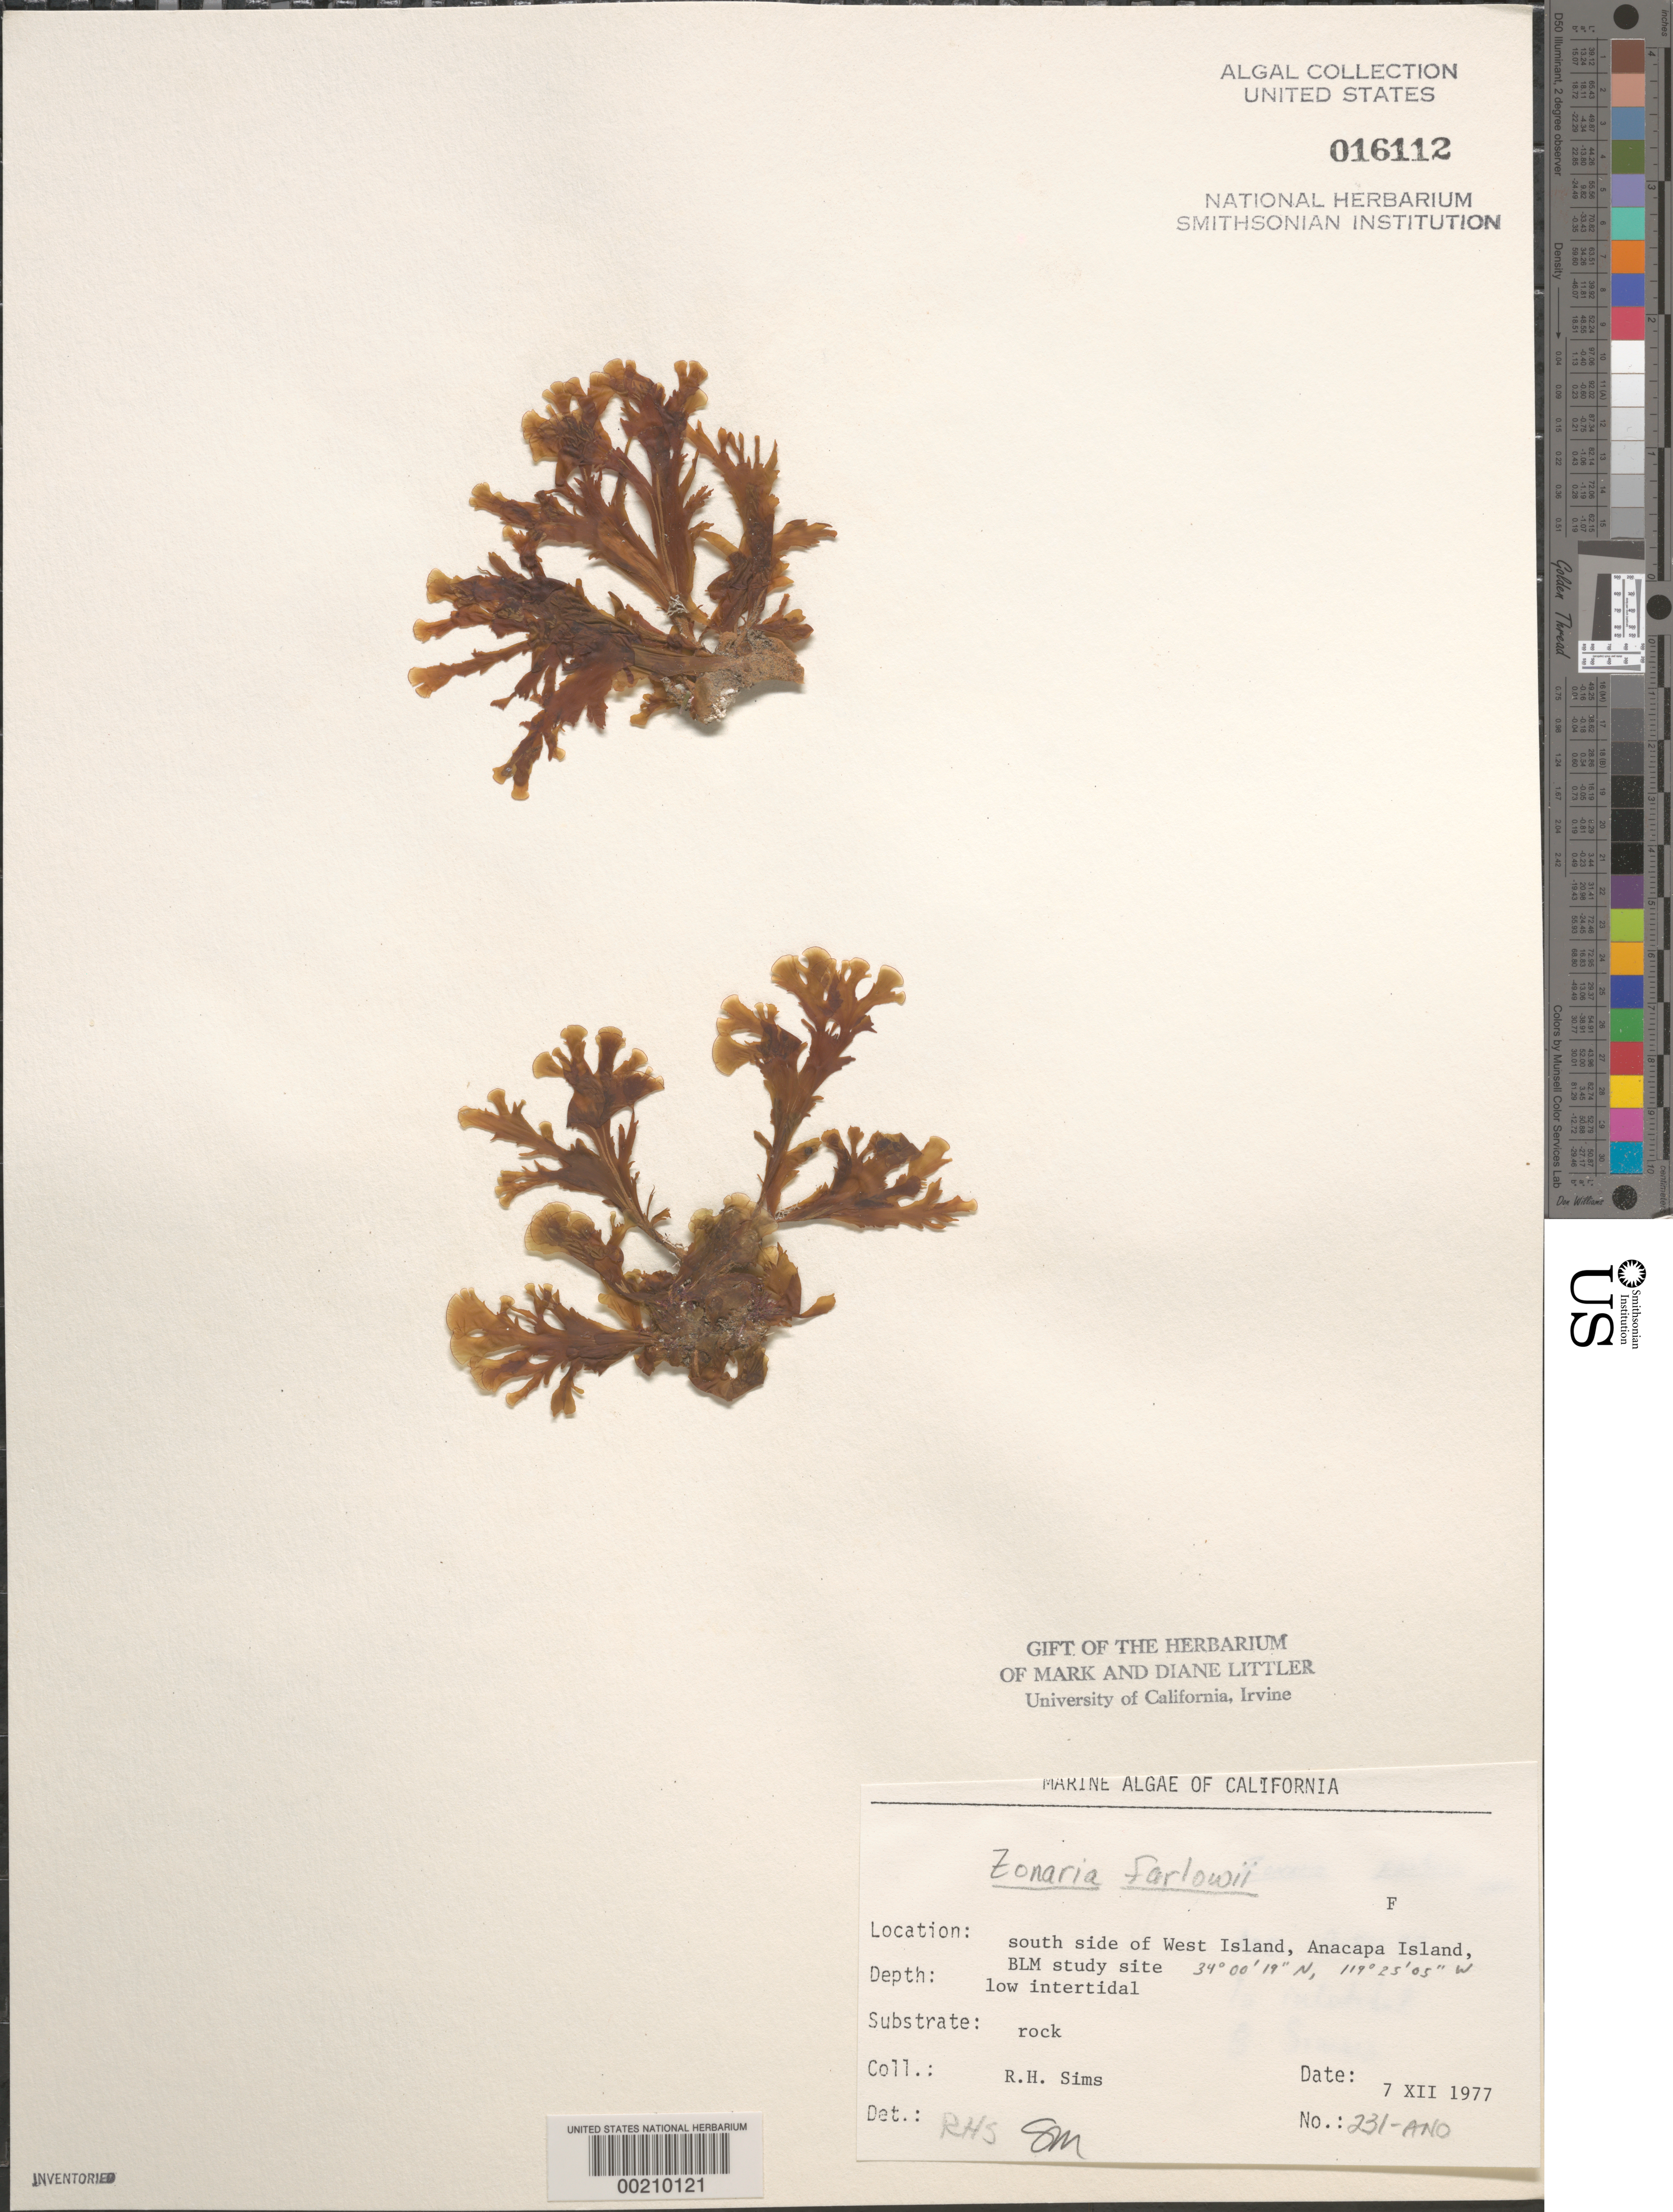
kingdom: Chromista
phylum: Ochrophyta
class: Phaeophyceae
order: Dictyotales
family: Dictyotaceae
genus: Zonaria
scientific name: Zonaria farlowii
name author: Setch. & N.L. Gardner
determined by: Sims, Robert H.; Murray, S. N.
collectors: R. H. Sims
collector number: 231-ANO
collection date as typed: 07 Dec 1977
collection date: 1977-12-07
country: United States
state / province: California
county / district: Ventura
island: Anacapa Island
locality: South side of west island, near Cat Rock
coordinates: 34 00'19"N, 119 25'05"W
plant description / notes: BLM-SOCALBIGHT Rocky Intertidal Survey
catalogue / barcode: US 16112